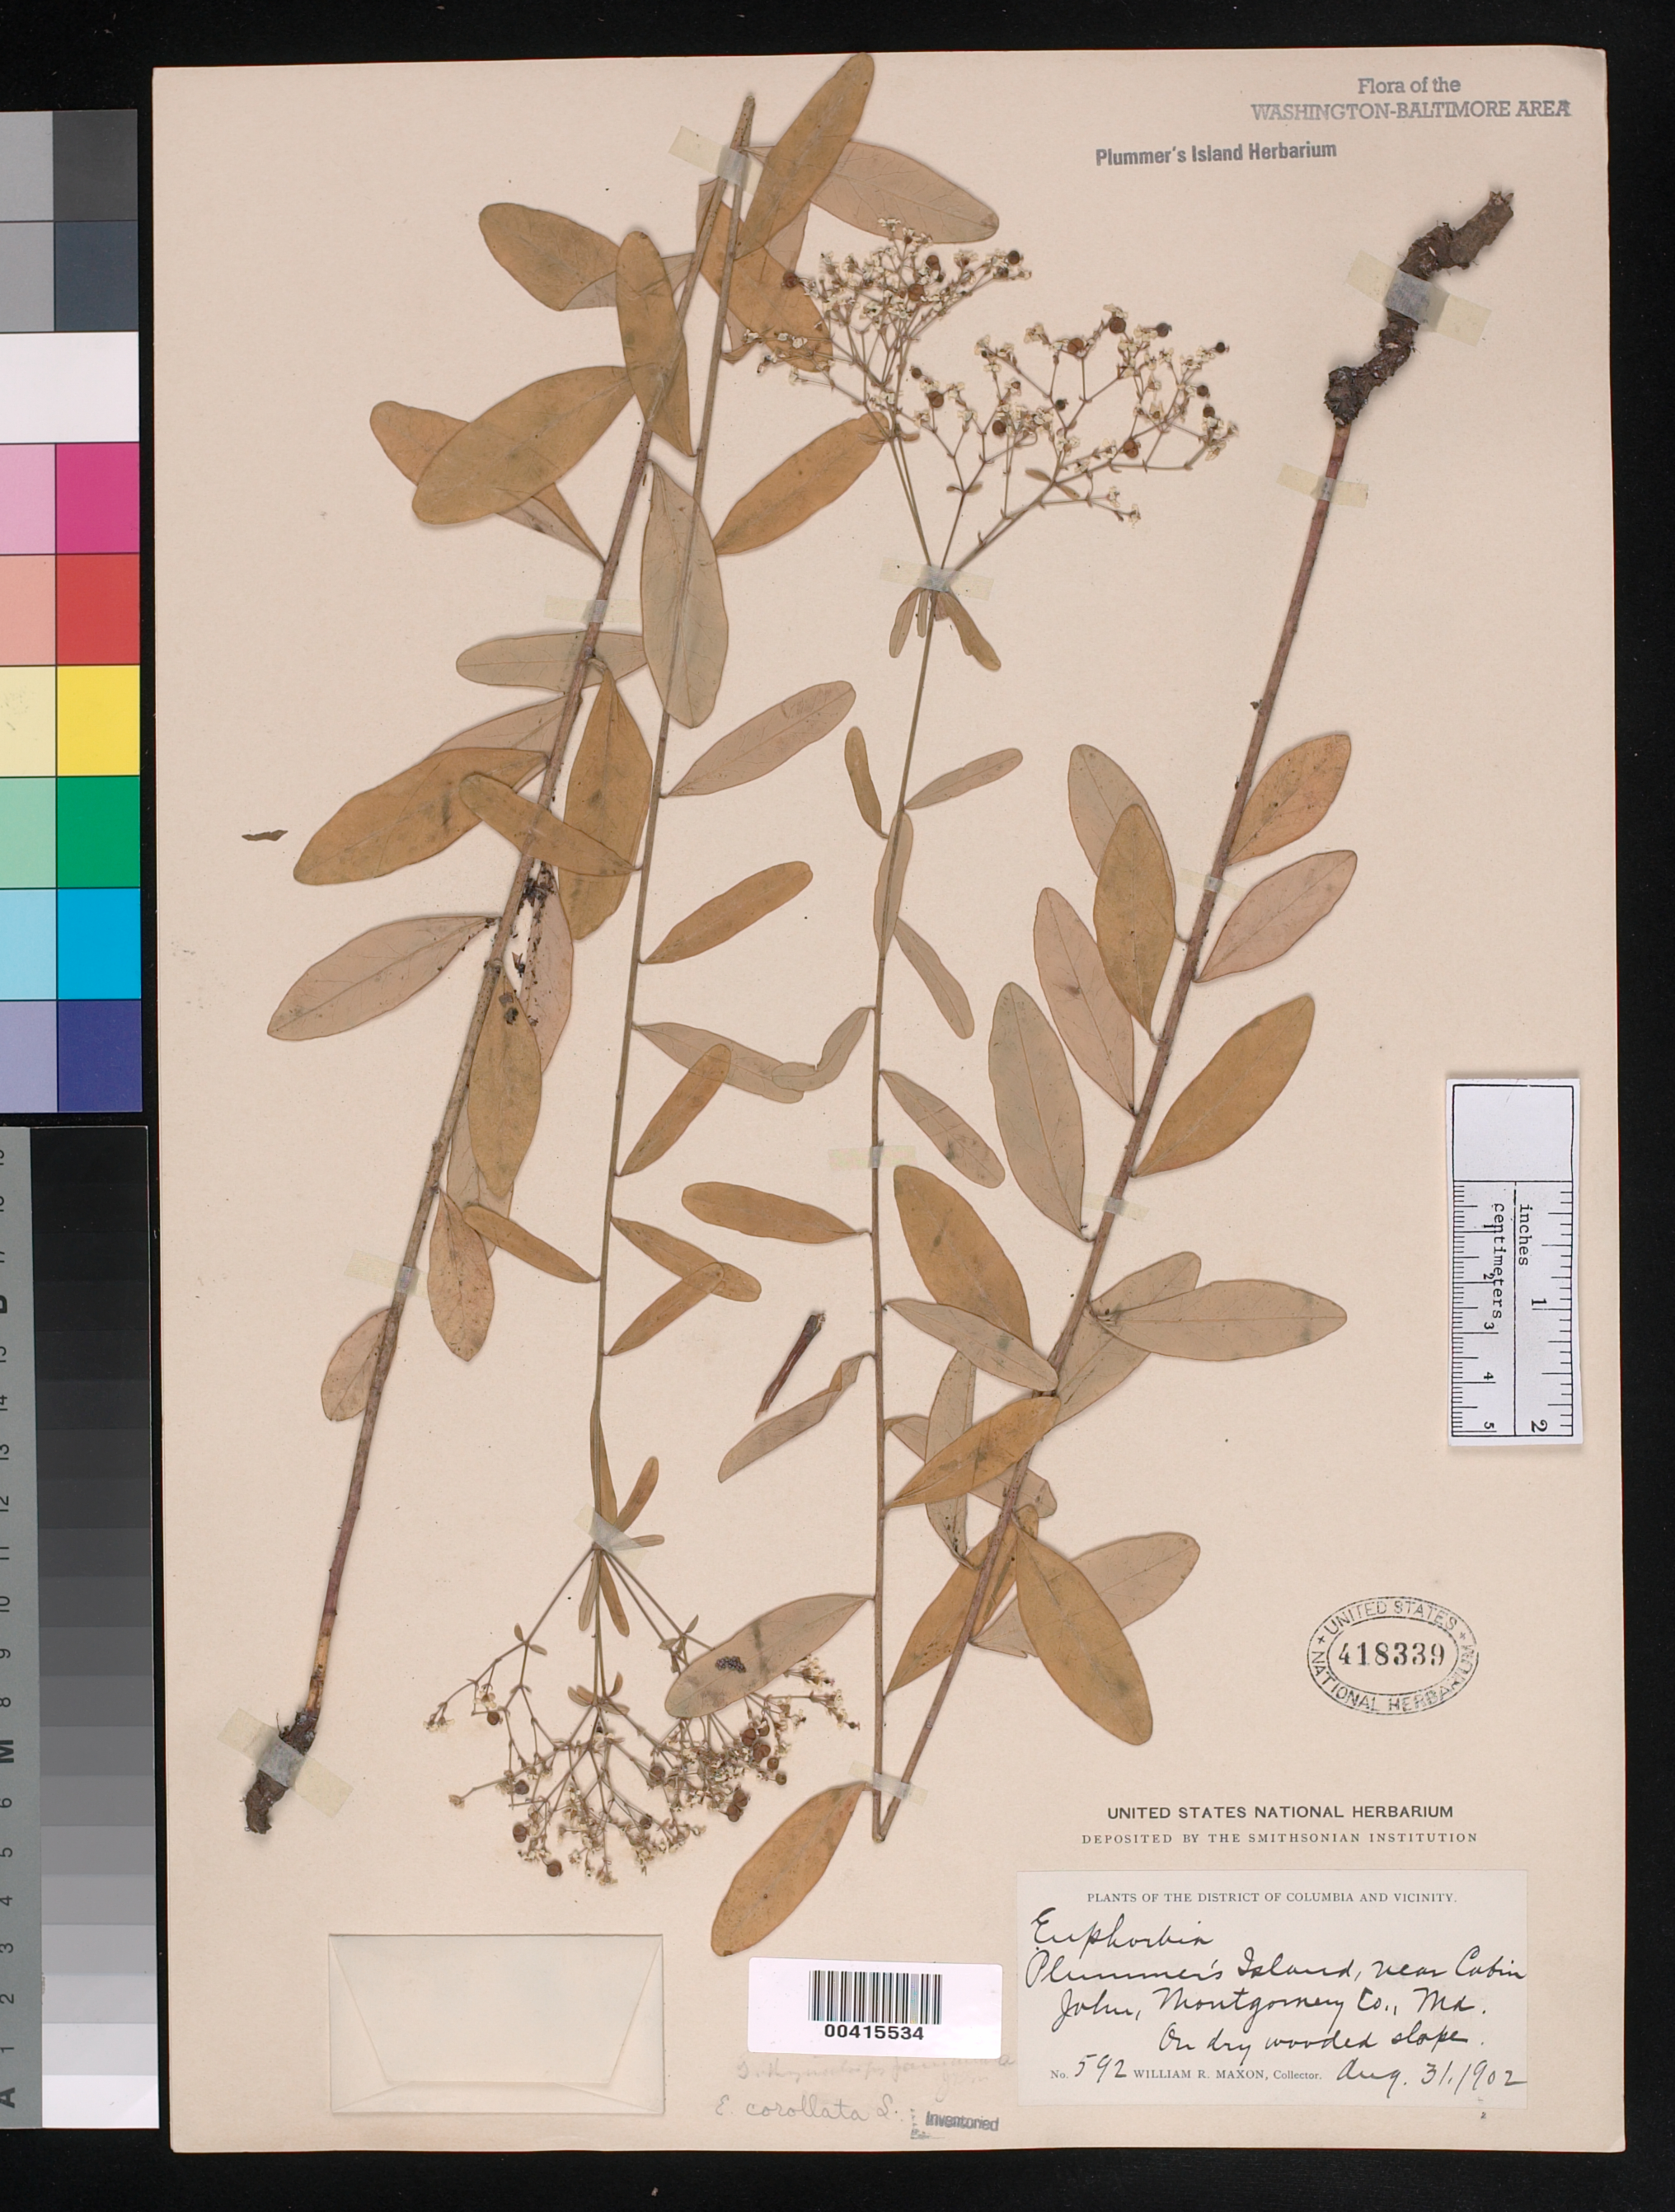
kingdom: Plantae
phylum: Tracheophyta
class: Magnoliopsida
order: Malpighiales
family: Euphorbiaceae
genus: Euphorbia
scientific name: Euphorbia corollata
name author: L.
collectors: W. R. Maxon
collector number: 592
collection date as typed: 31 Aug 1902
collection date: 1902-08-31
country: United States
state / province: Maryland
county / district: Montgomery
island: Plummers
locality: Plummer's Island C. & O. Canal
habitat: On dry wooded slope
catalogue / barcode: US 418339